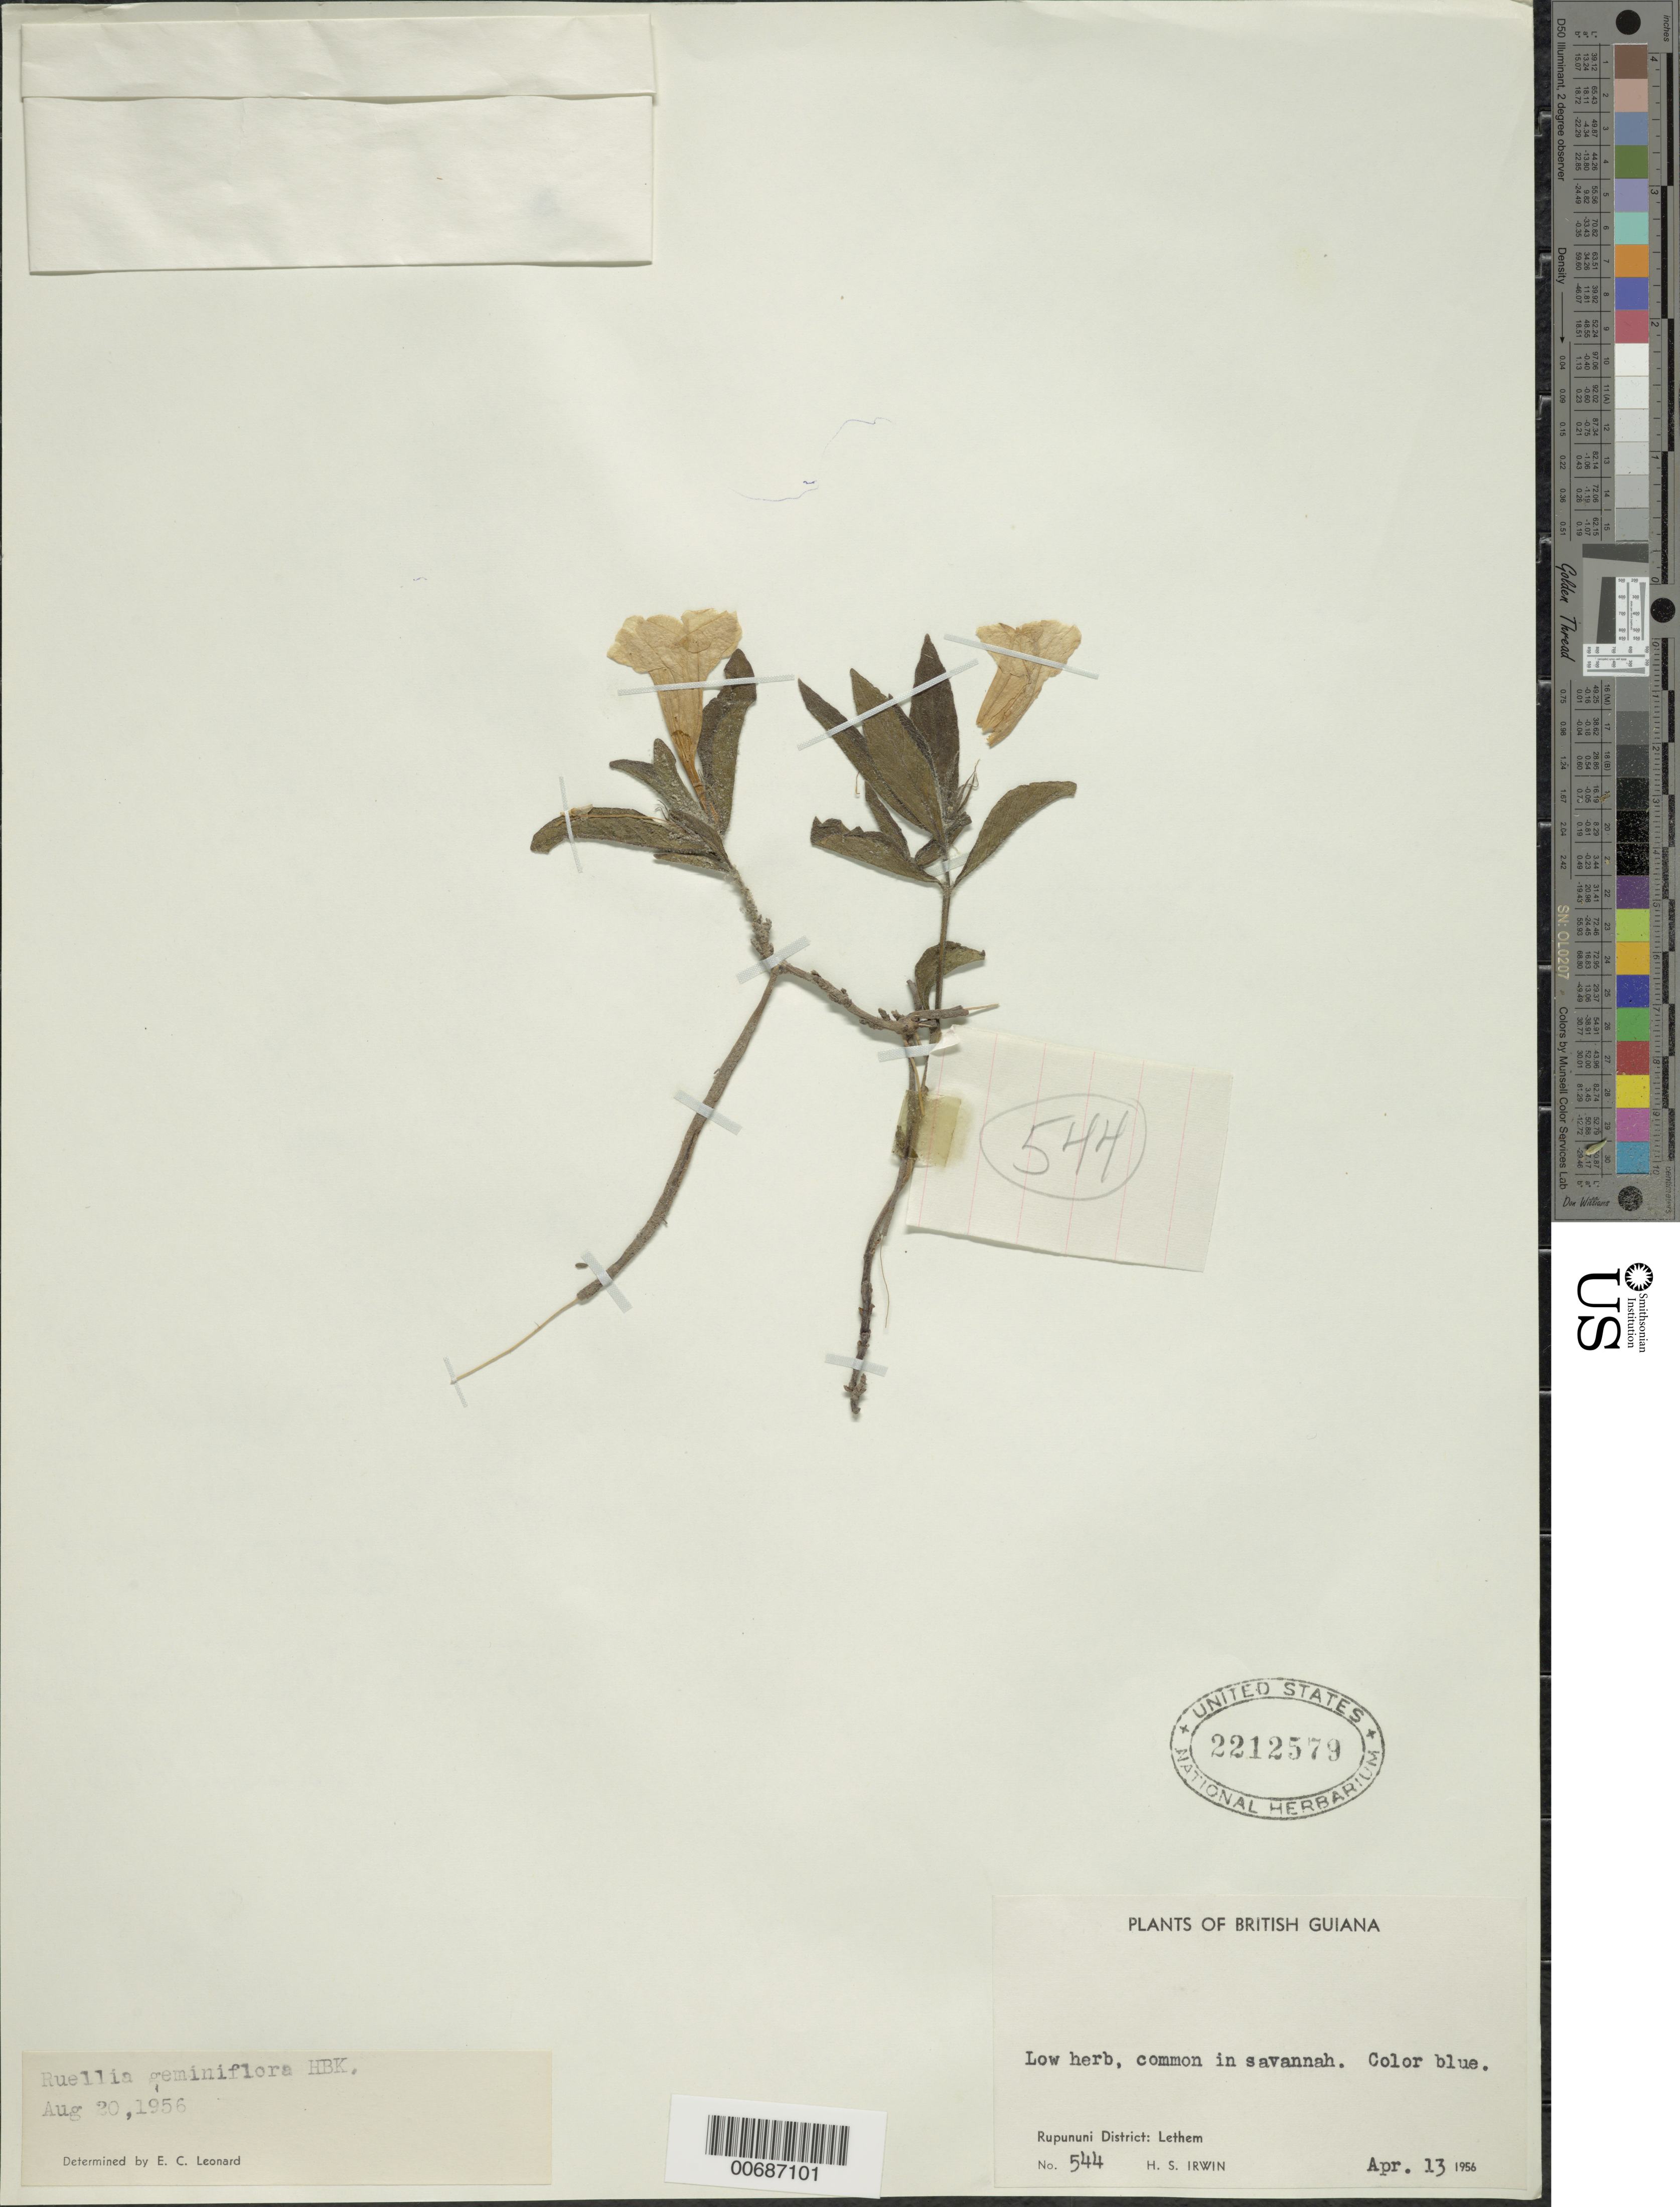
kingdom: Plantae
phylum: Tracheophyta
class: Magnoliopsida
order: Lamiales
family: Acanthaceae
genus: Ruellia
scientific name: Ruellia geminiflora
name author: Kunth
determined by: Leonard, Emery C., (US)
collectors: H. Irwin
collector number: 544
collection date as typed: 13-Apr-56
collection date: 1956-04-13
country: Guyana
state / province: U. Takutu-U. Essequibo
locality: Lethem, Rupununi Dist.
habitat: Savanna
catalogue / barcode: US 2212579